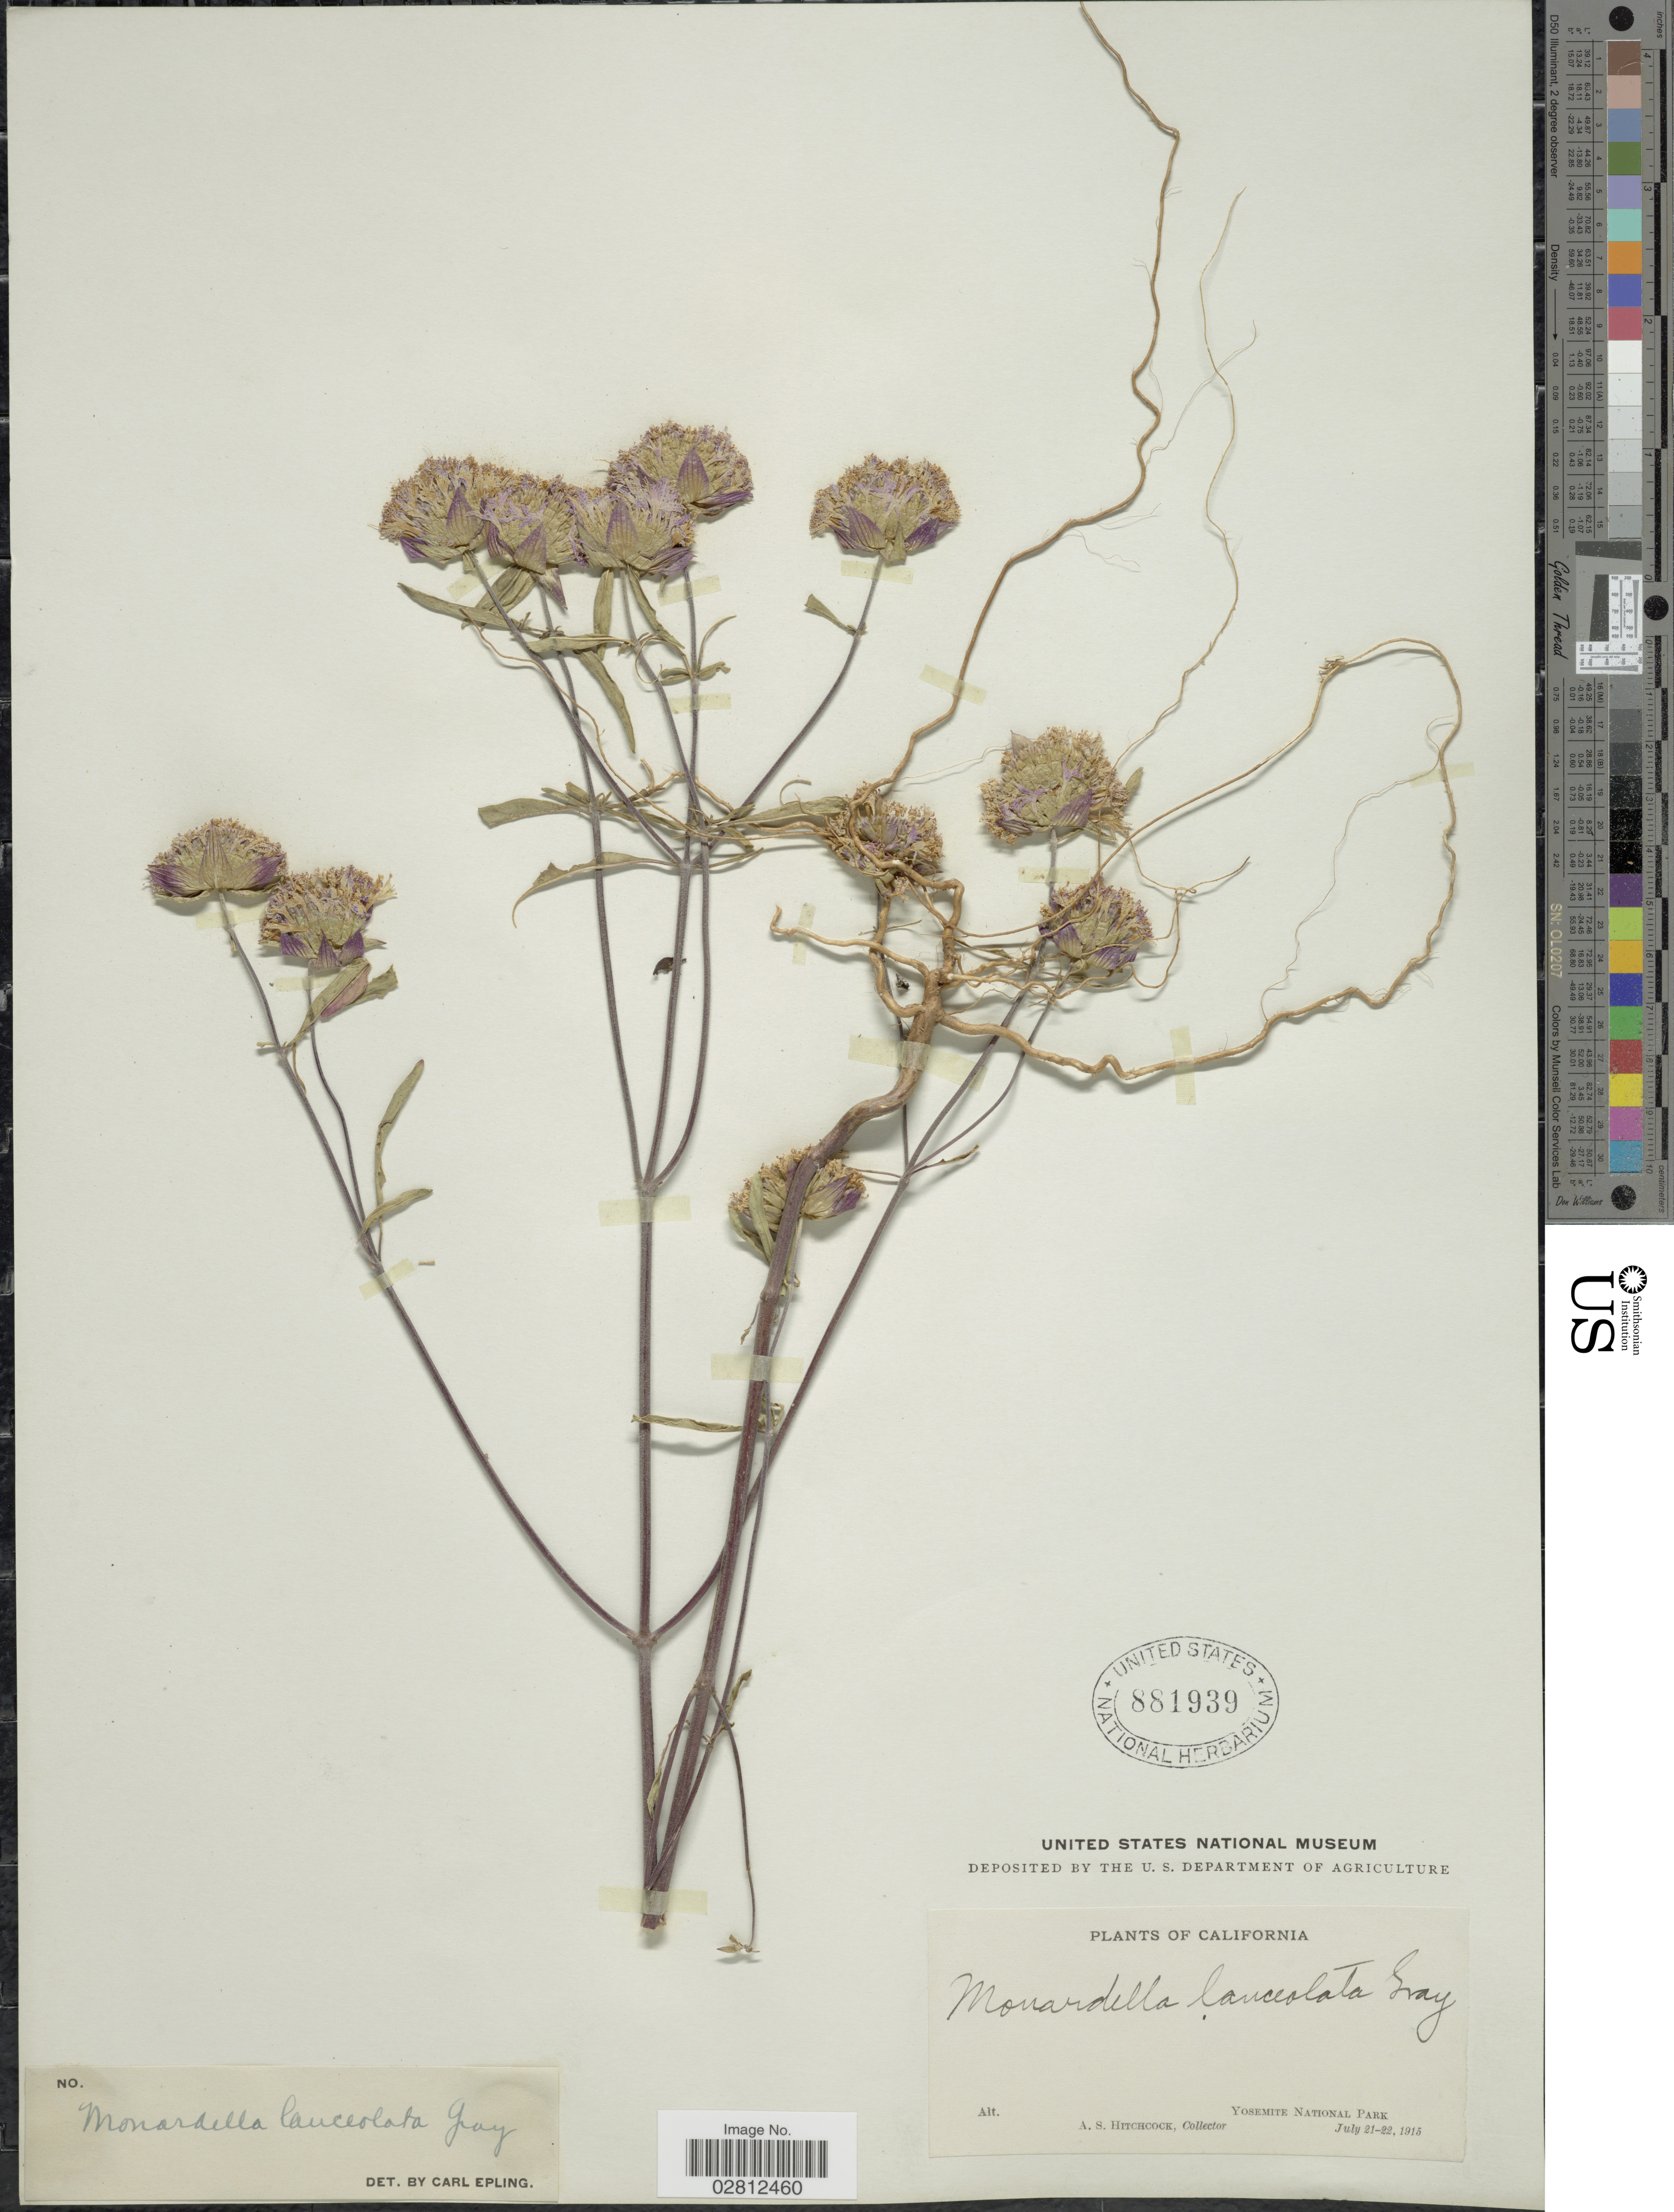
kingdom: Plantae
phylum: Tracheophyta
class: Magnoliopsida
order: Lamiales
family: Lamiaceae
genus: Monardella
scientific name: Monardella lanceolata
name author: A. Gray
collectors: A. S. Hitchcock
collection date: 1915-07-21/1915-07-22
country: United States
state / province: California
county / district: Mariposa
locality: Yosemite National Park.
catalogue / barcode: US 881939